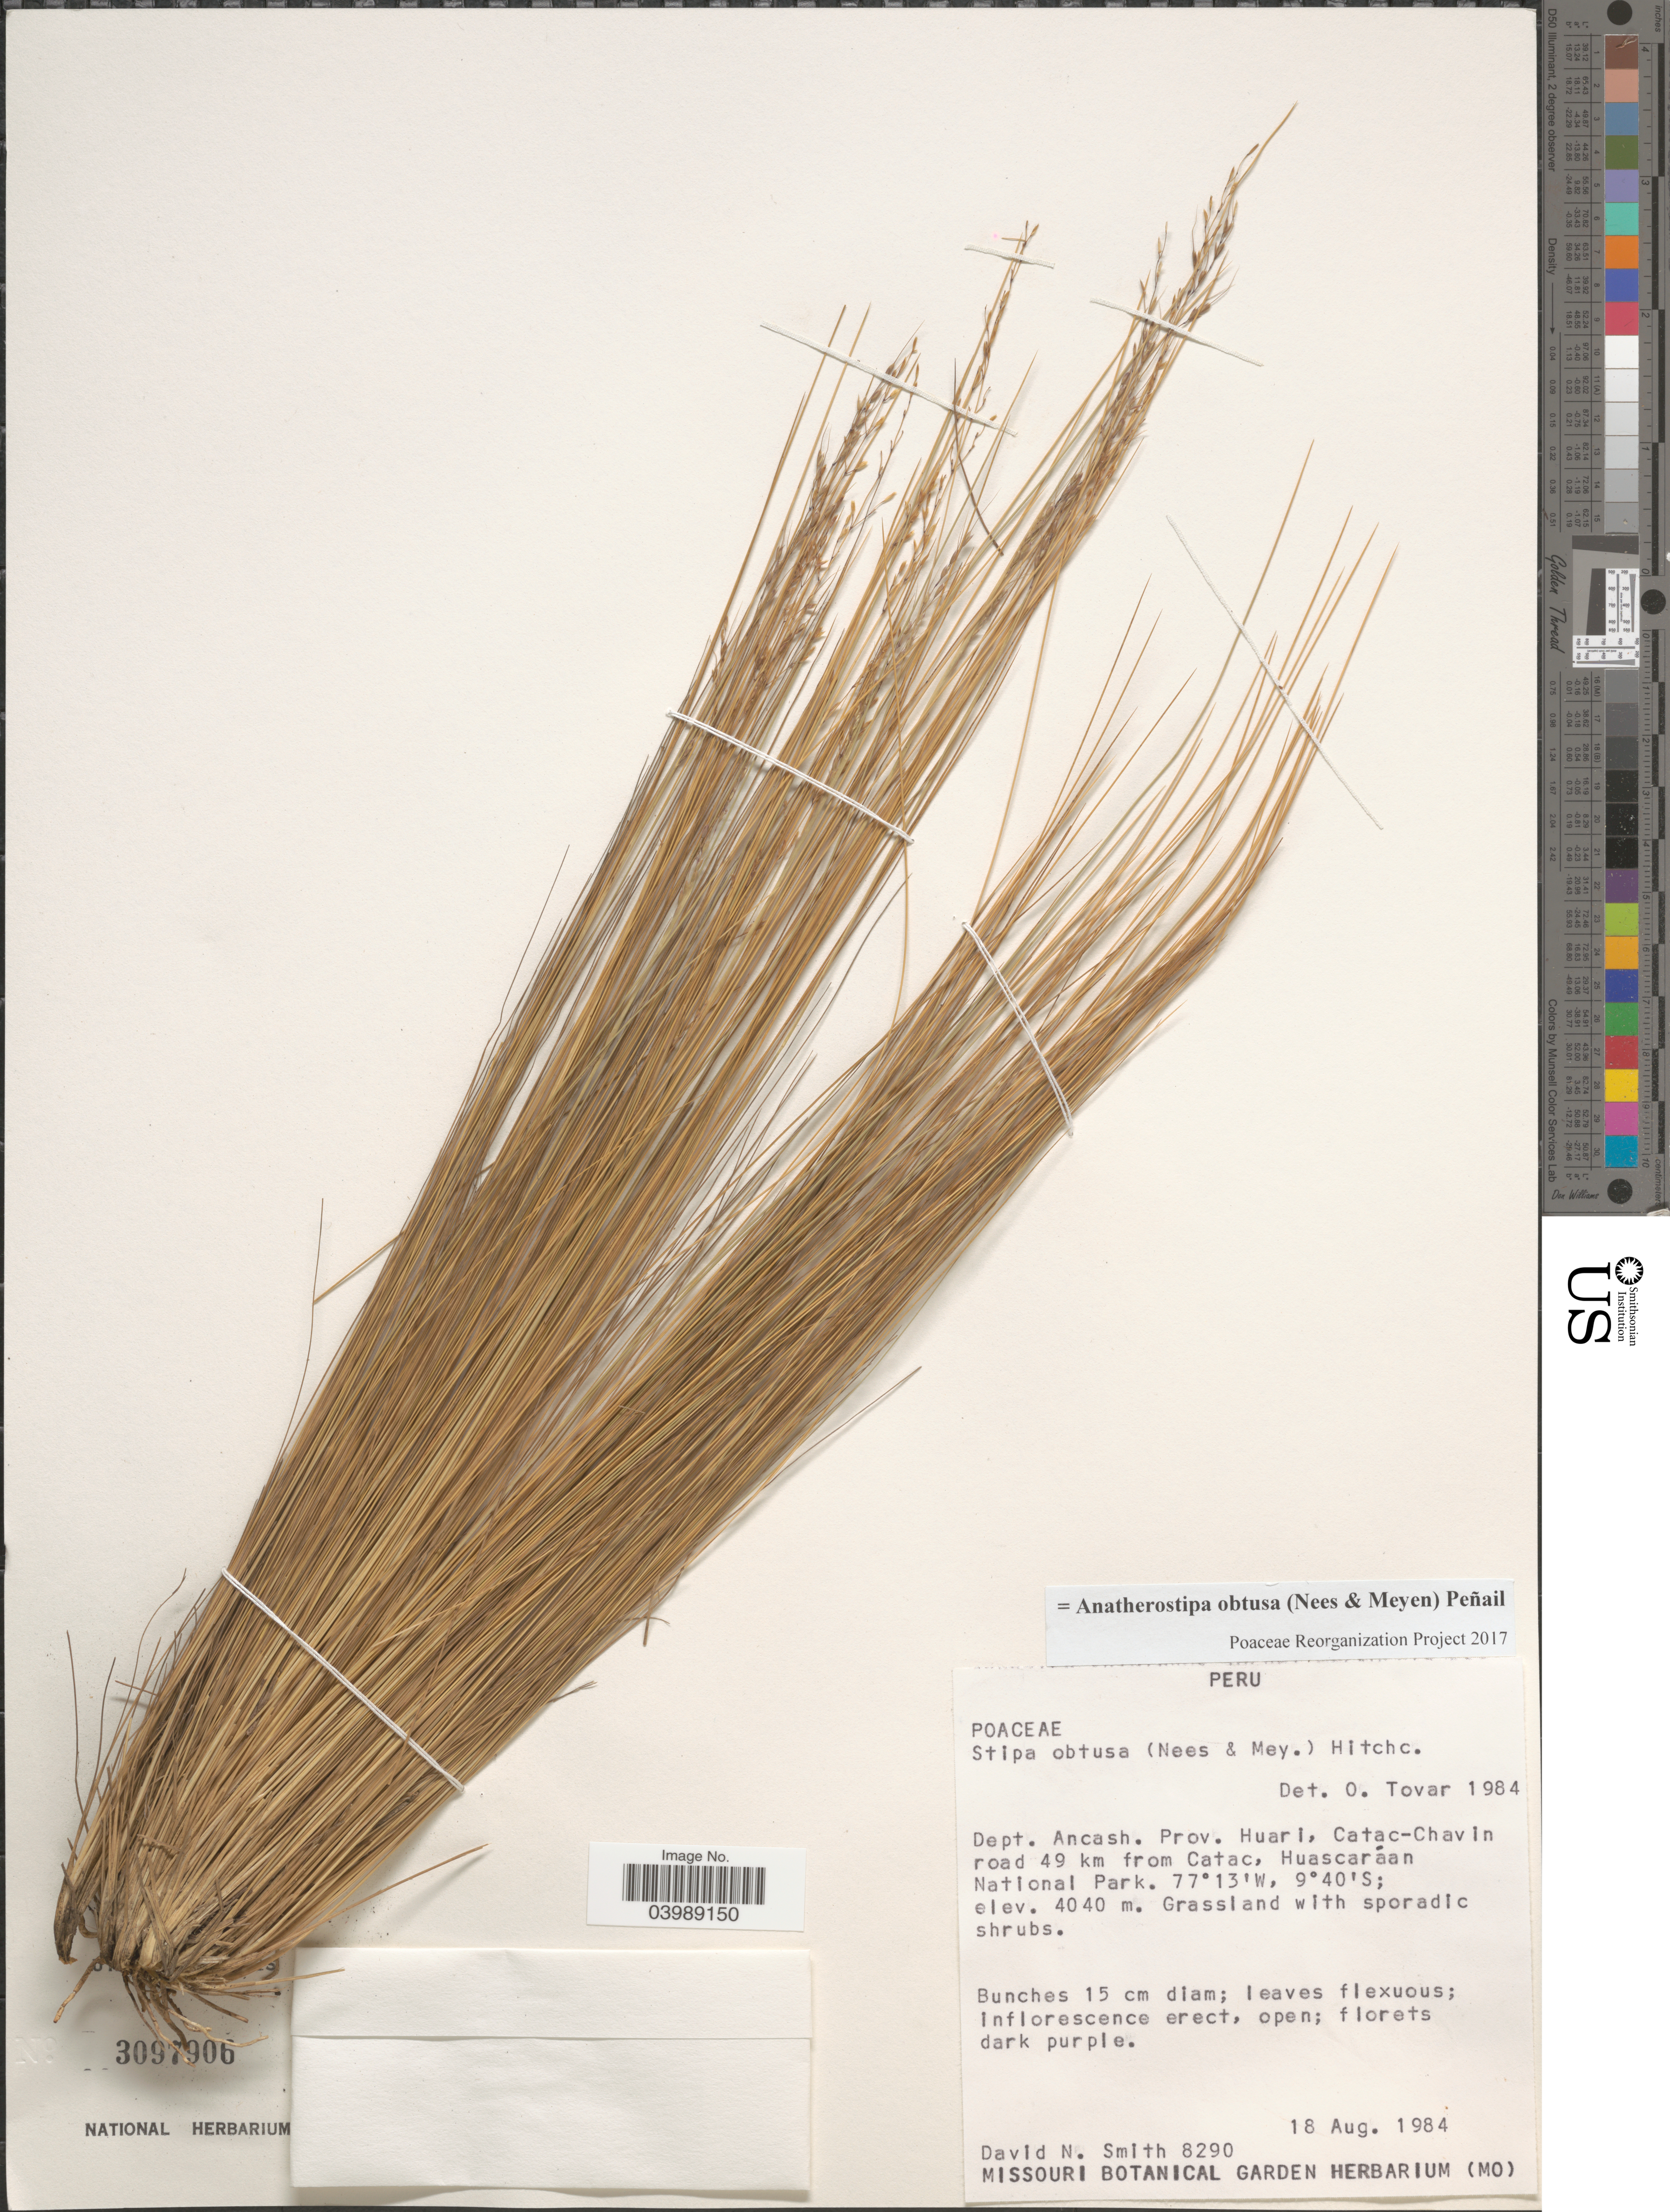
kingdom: Plantae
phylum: Tracheophyta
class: Liliopsida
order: Poales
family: Poaceae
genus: Anatherostipa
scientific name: Anatherostipa obtusa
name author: (Nees & Meyen) Peñailillo B.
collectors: D. Smith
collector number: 8290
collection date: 1984-08-18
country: Peru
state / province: Ancash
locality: Dept. Ancash. prov. Huari, Catac-Chavin road 49 km from Catac, Huascaráan National Park.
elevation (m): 4040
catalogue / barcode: US 3097906